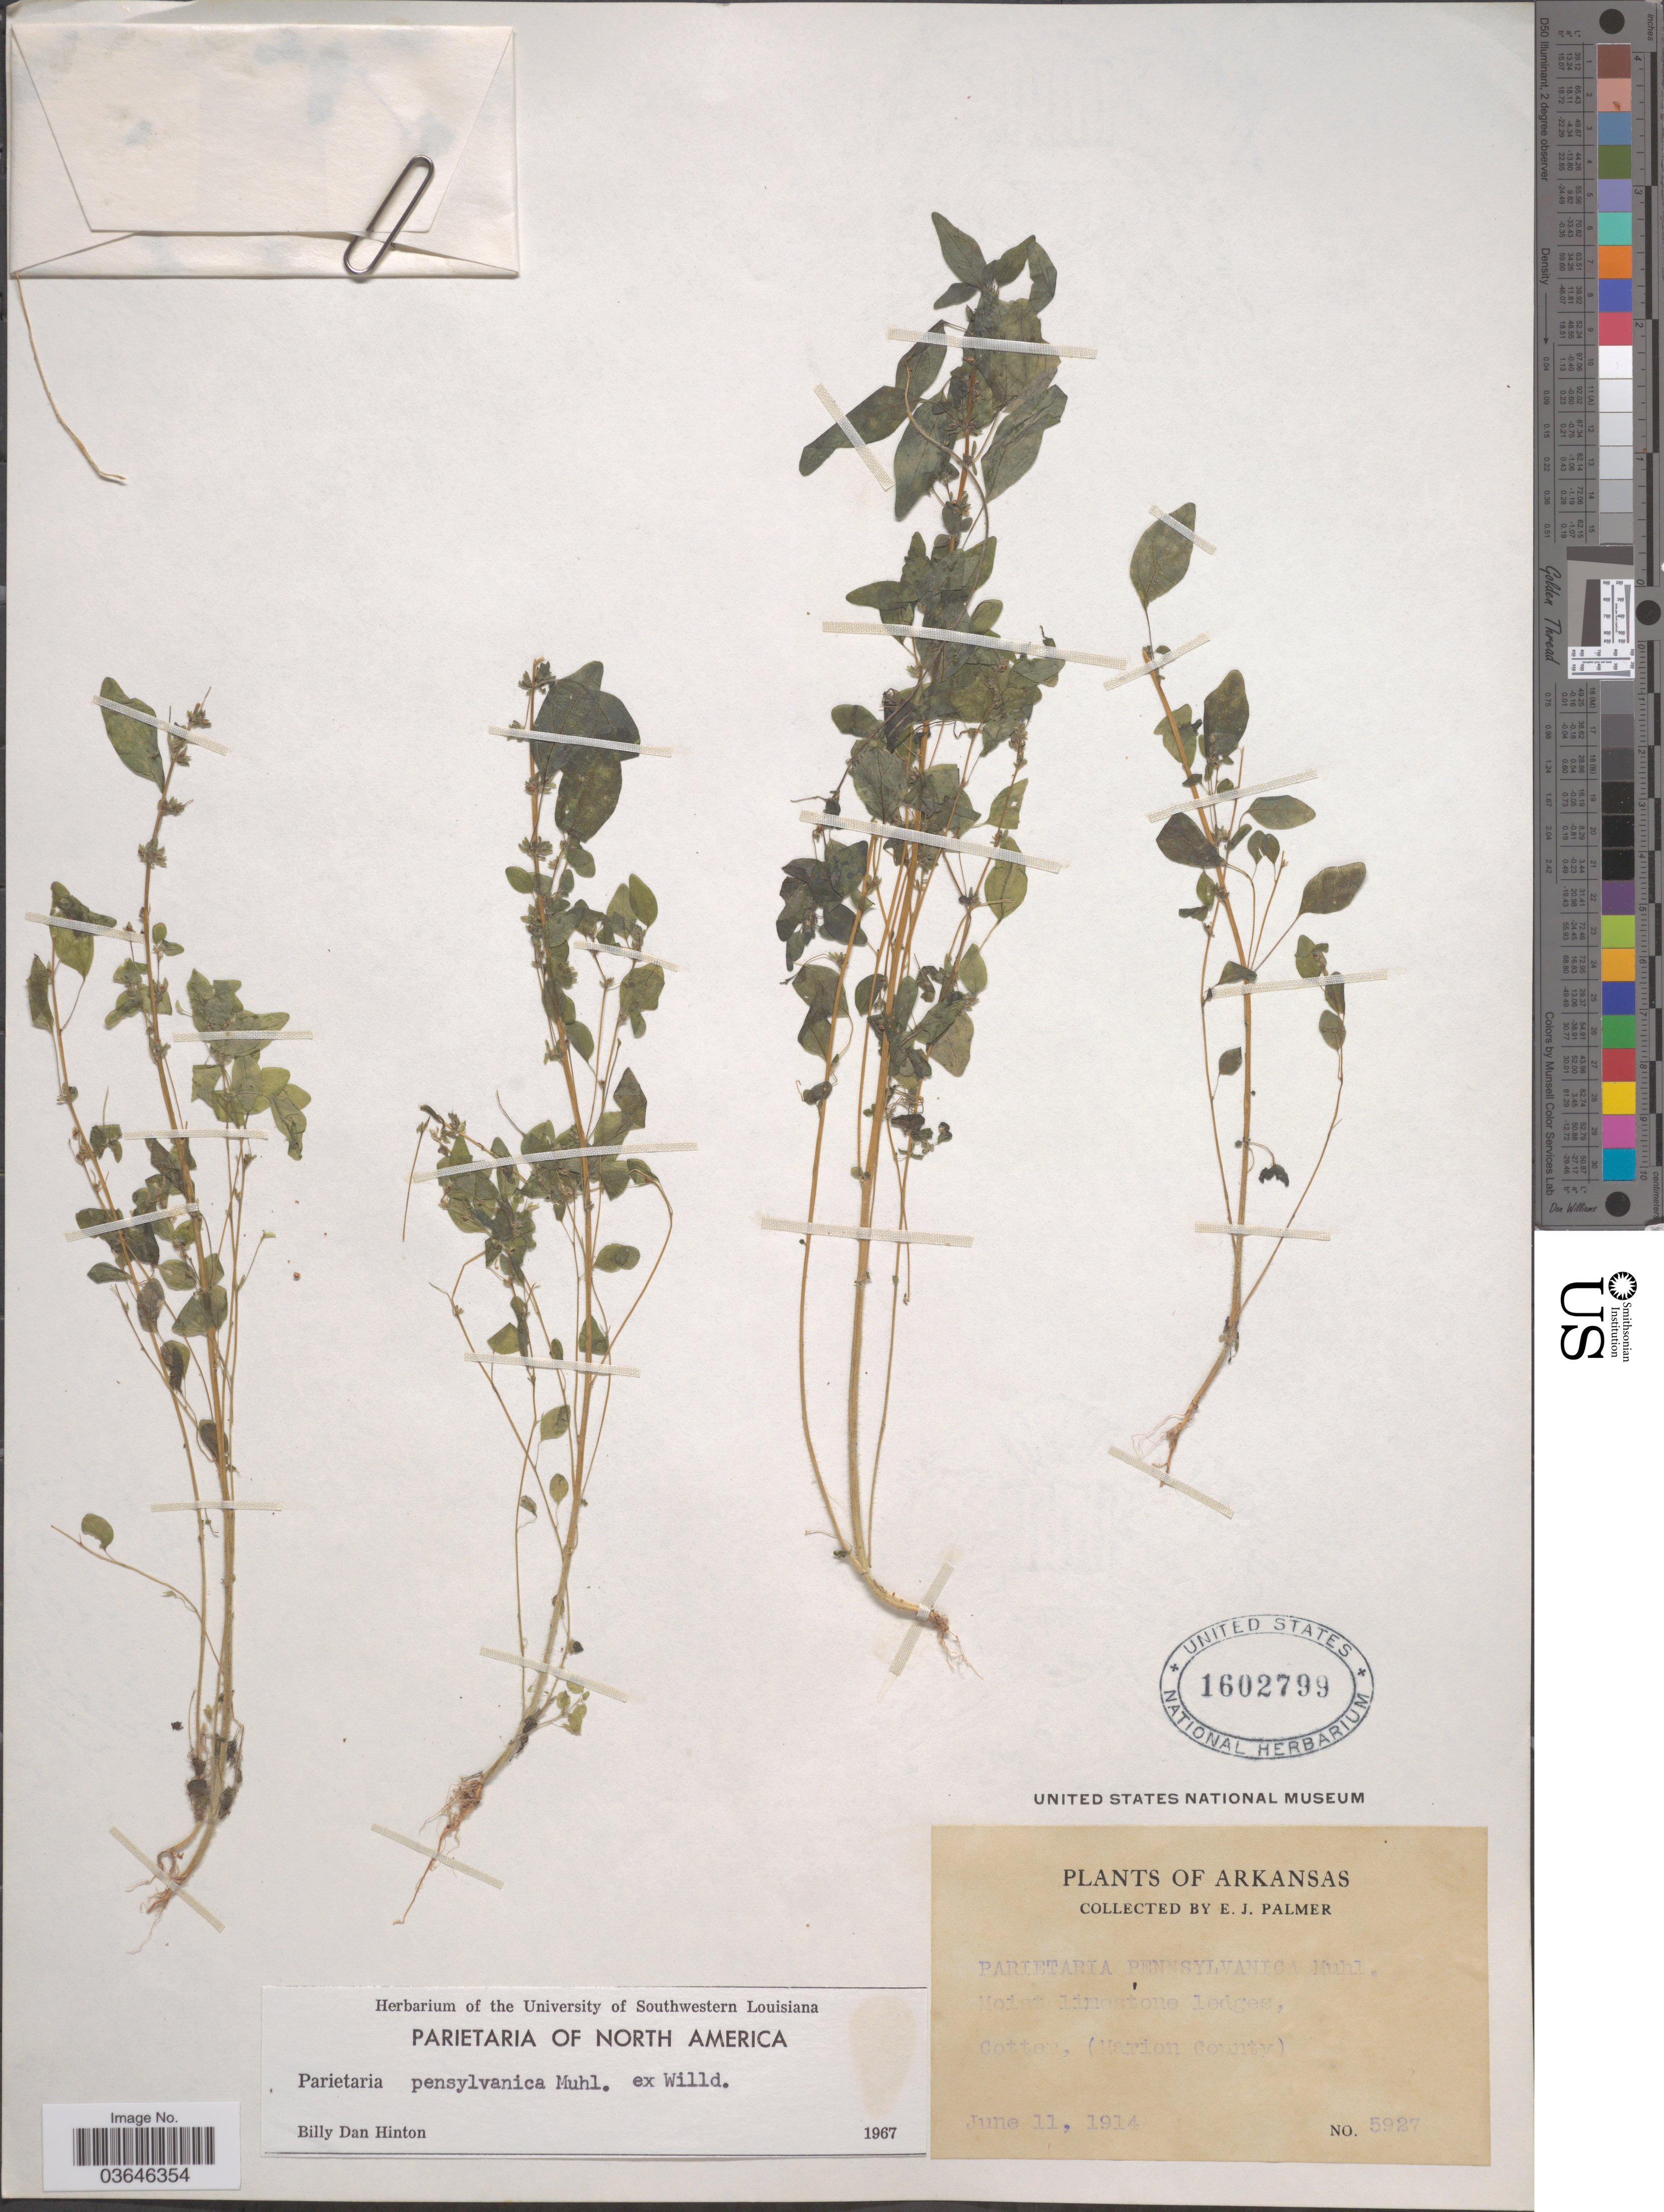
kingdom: Plantae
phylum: Tracheophyta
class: Magnoliopsida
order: Rosales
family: Urticaceae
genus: Parietaria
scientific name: Parietaria pensylvanica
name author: Muhl. ex Willd.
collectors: E. J. Palmer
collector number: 5927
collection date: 1914-06-11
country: United States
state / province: Arkansas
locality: Cotter, (Marion County).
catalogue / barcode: US 1602799